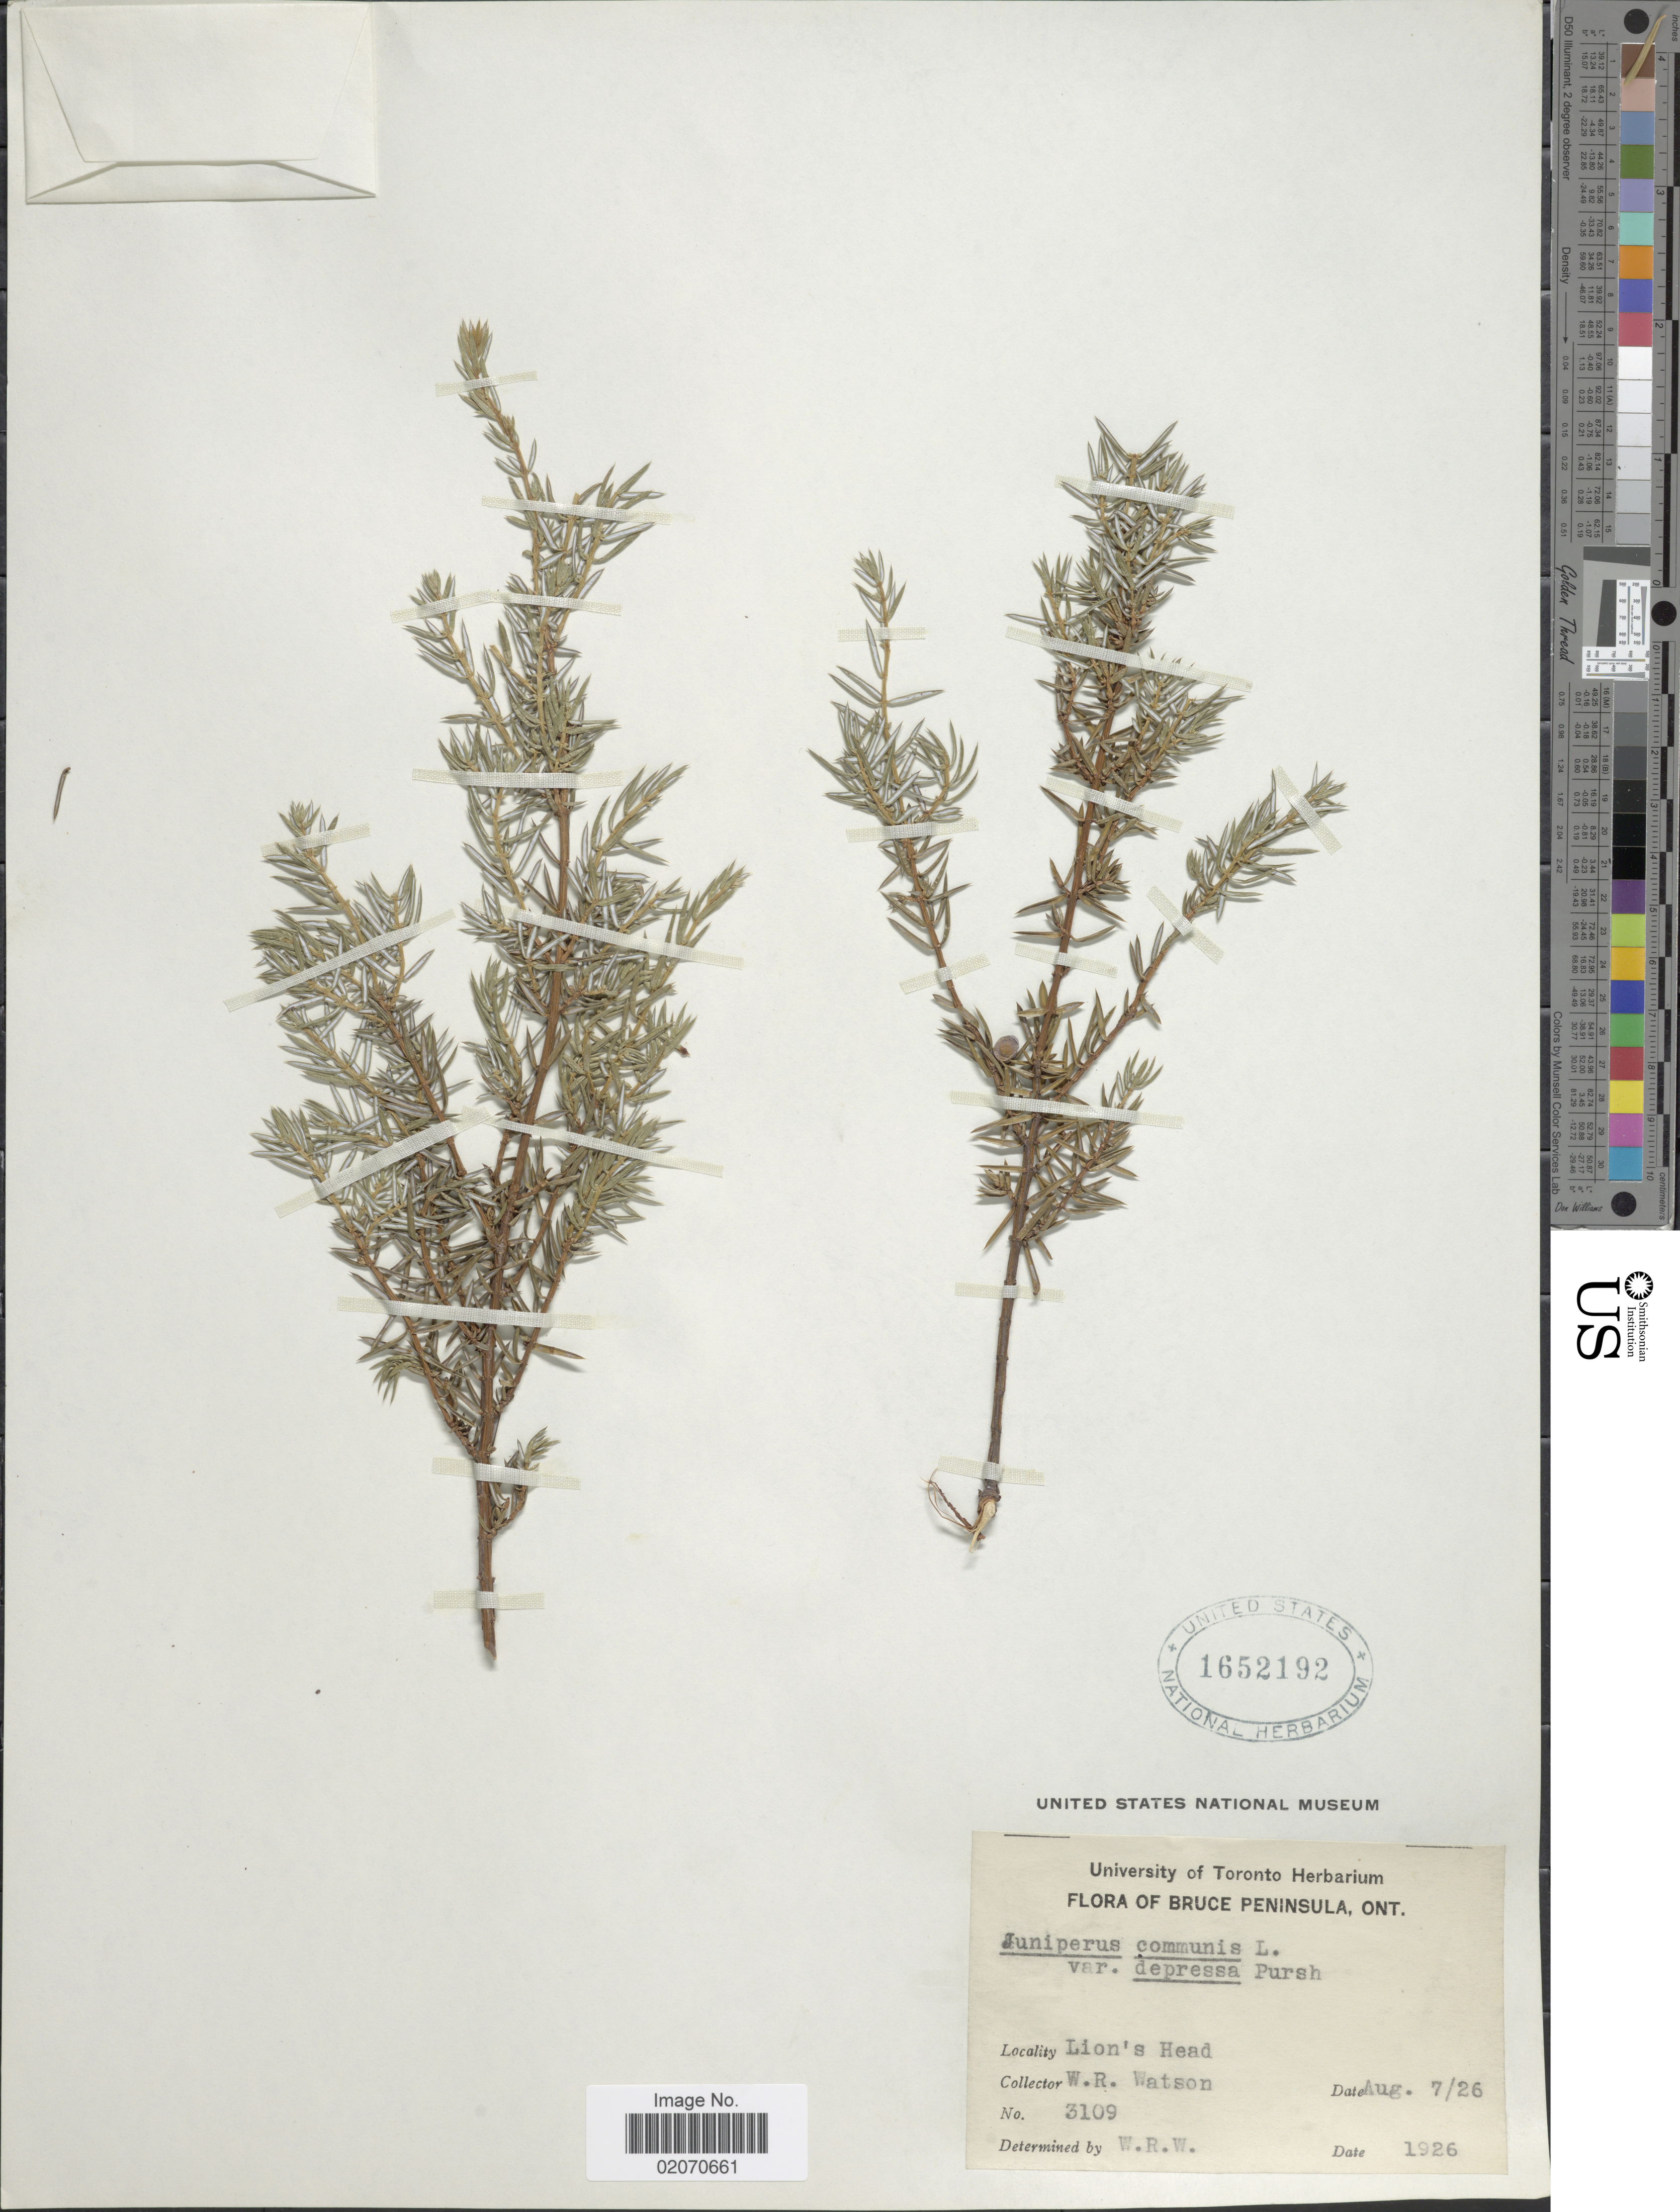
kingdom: Plantae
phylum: Tracheophyta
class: Pinopsida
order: Pinales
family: Cupressaceae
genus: Juniperus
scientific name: Juniperus communis var. depressa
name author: Pursh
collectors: W. R. Watson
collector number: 3109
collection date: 1926-08-07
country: Canada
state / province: Ontario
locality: Bruce Peninsula, Lion's Head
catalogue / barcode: US 1652192